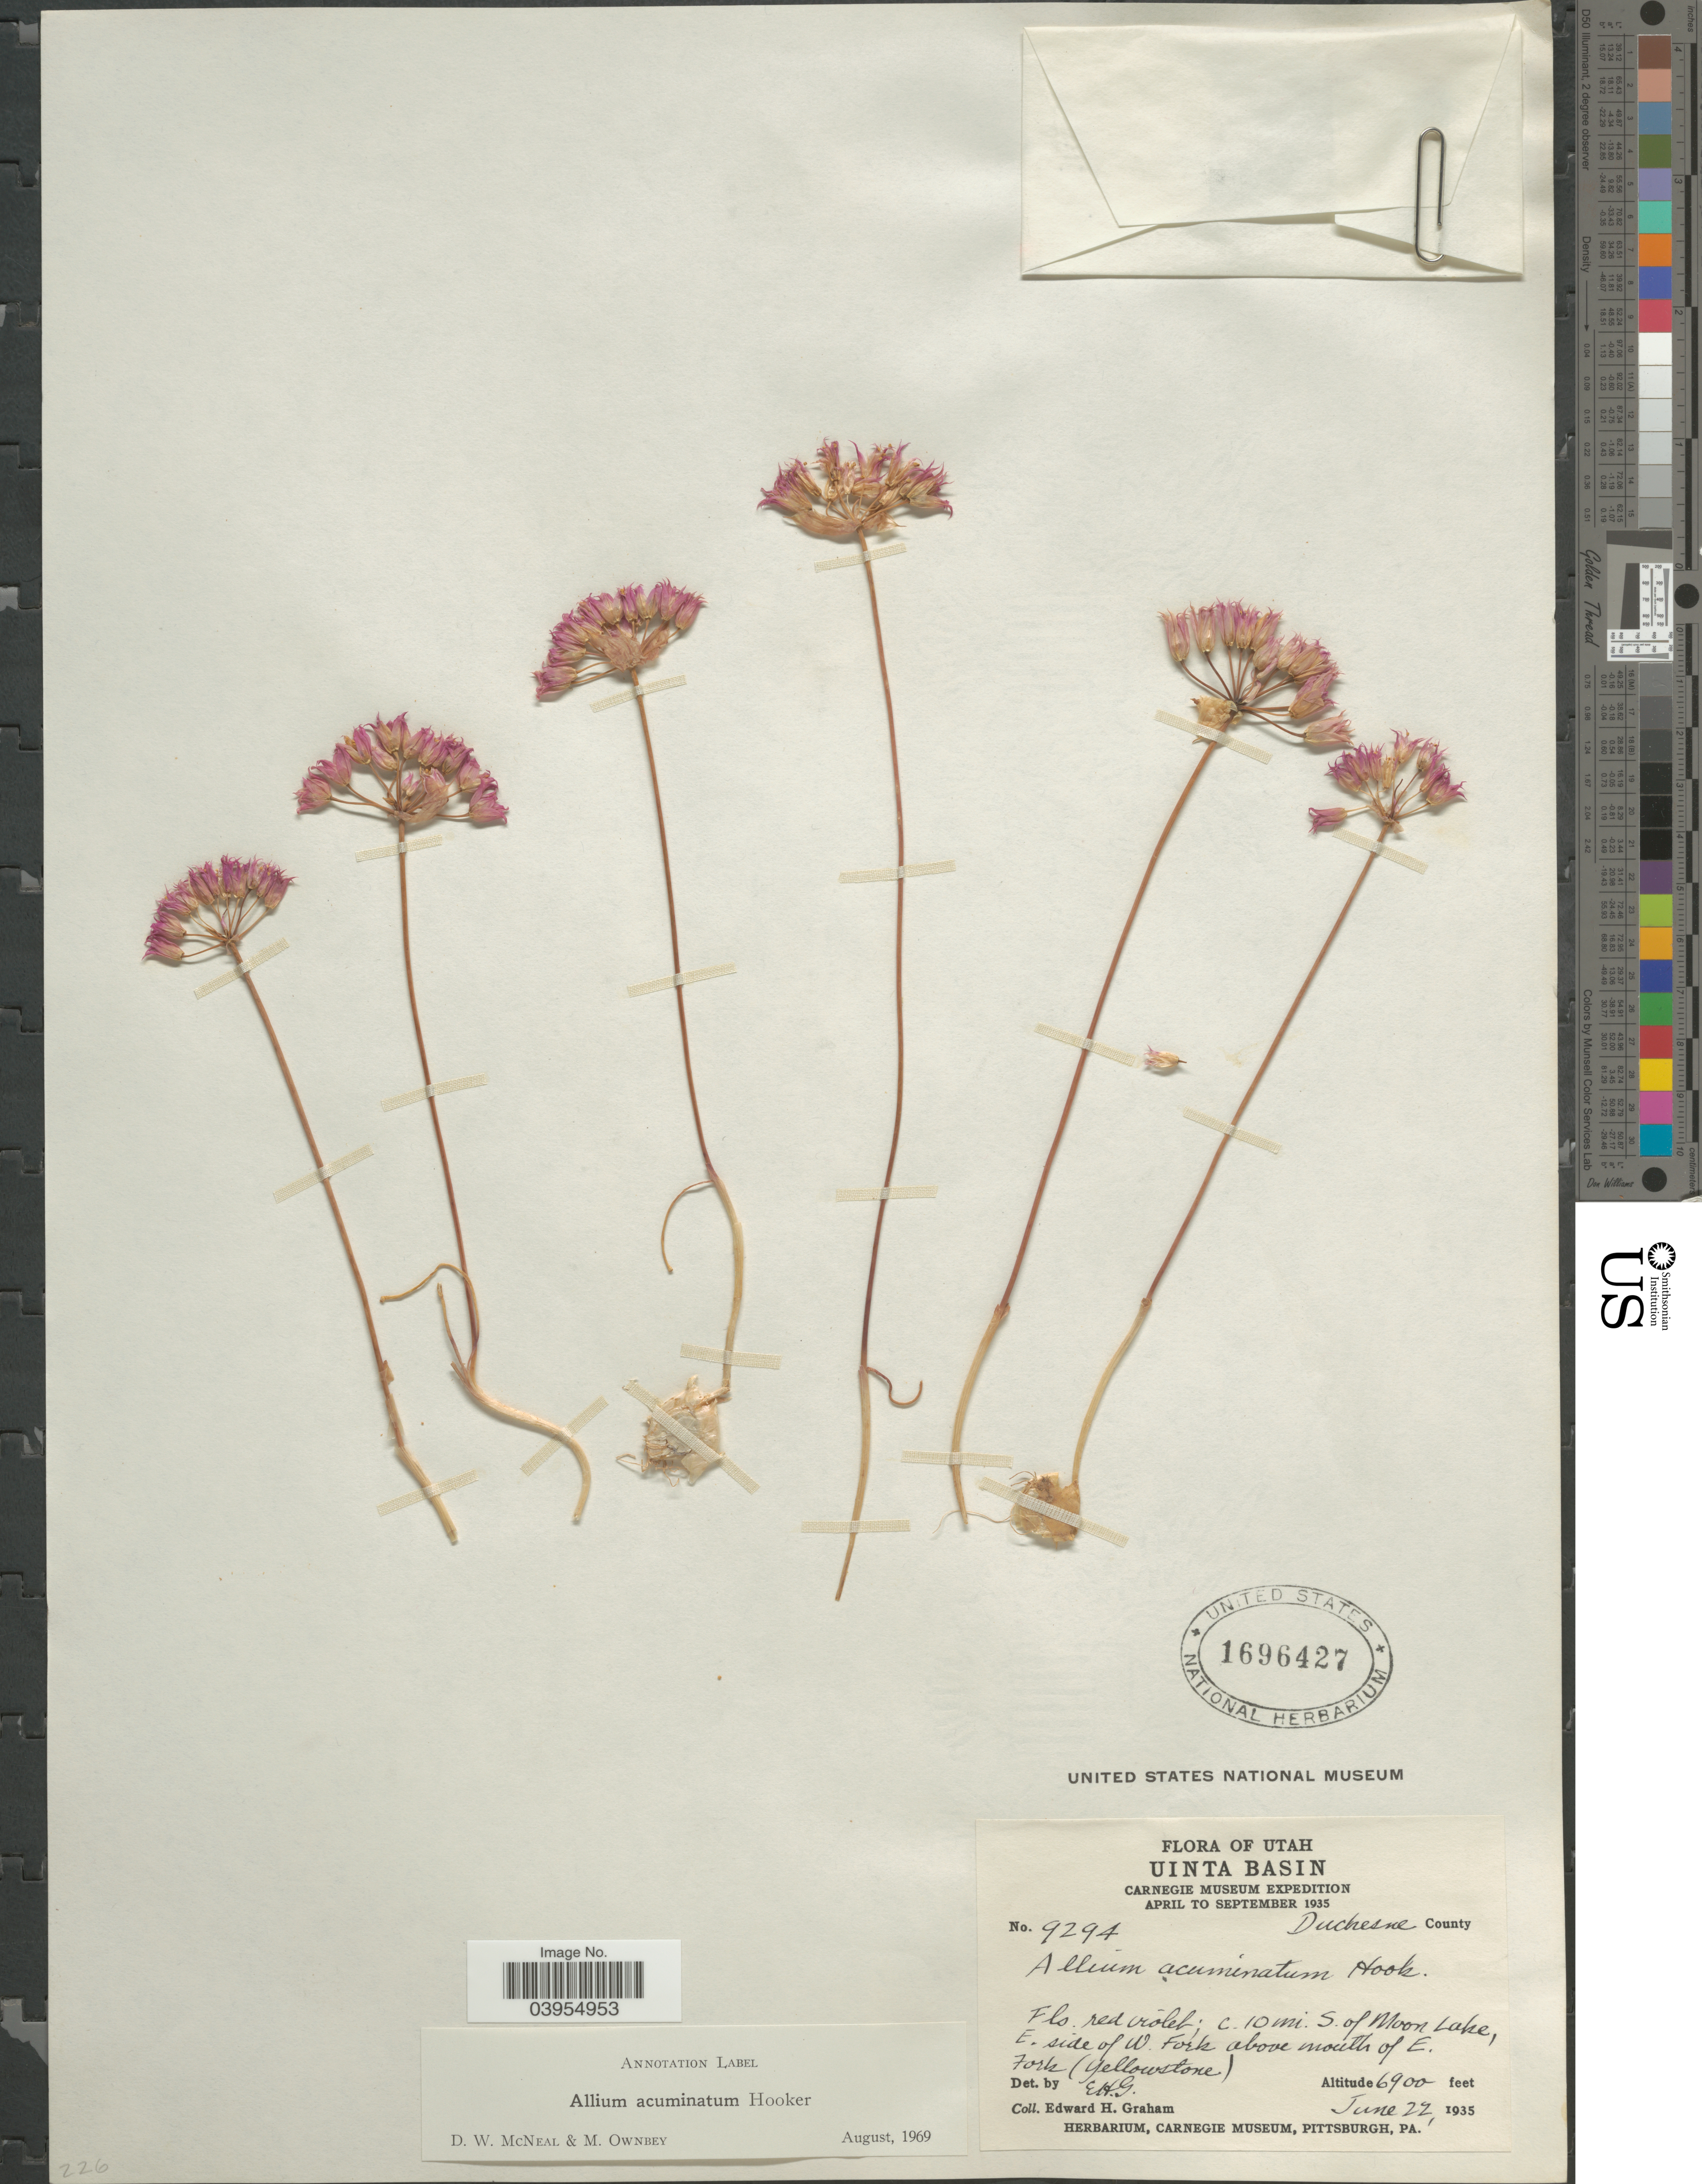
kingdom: Plantae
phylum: Tracheophyta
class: Liliopsida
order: Asparagales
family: Amaryllidaceae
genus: Allium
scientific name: Allium acuminatum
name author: Hook.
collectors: E. H. Graham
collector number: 9294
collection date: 1935-06-22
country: United States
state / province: Wyoming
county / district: Duchesne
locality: Uinta Basin. Duchesne County. C. 10 mi. S of Moon Lake, E. side of W. Fork above mouth of E. Fork (Yellowstone).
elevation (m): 2103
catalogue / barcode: US 1696427